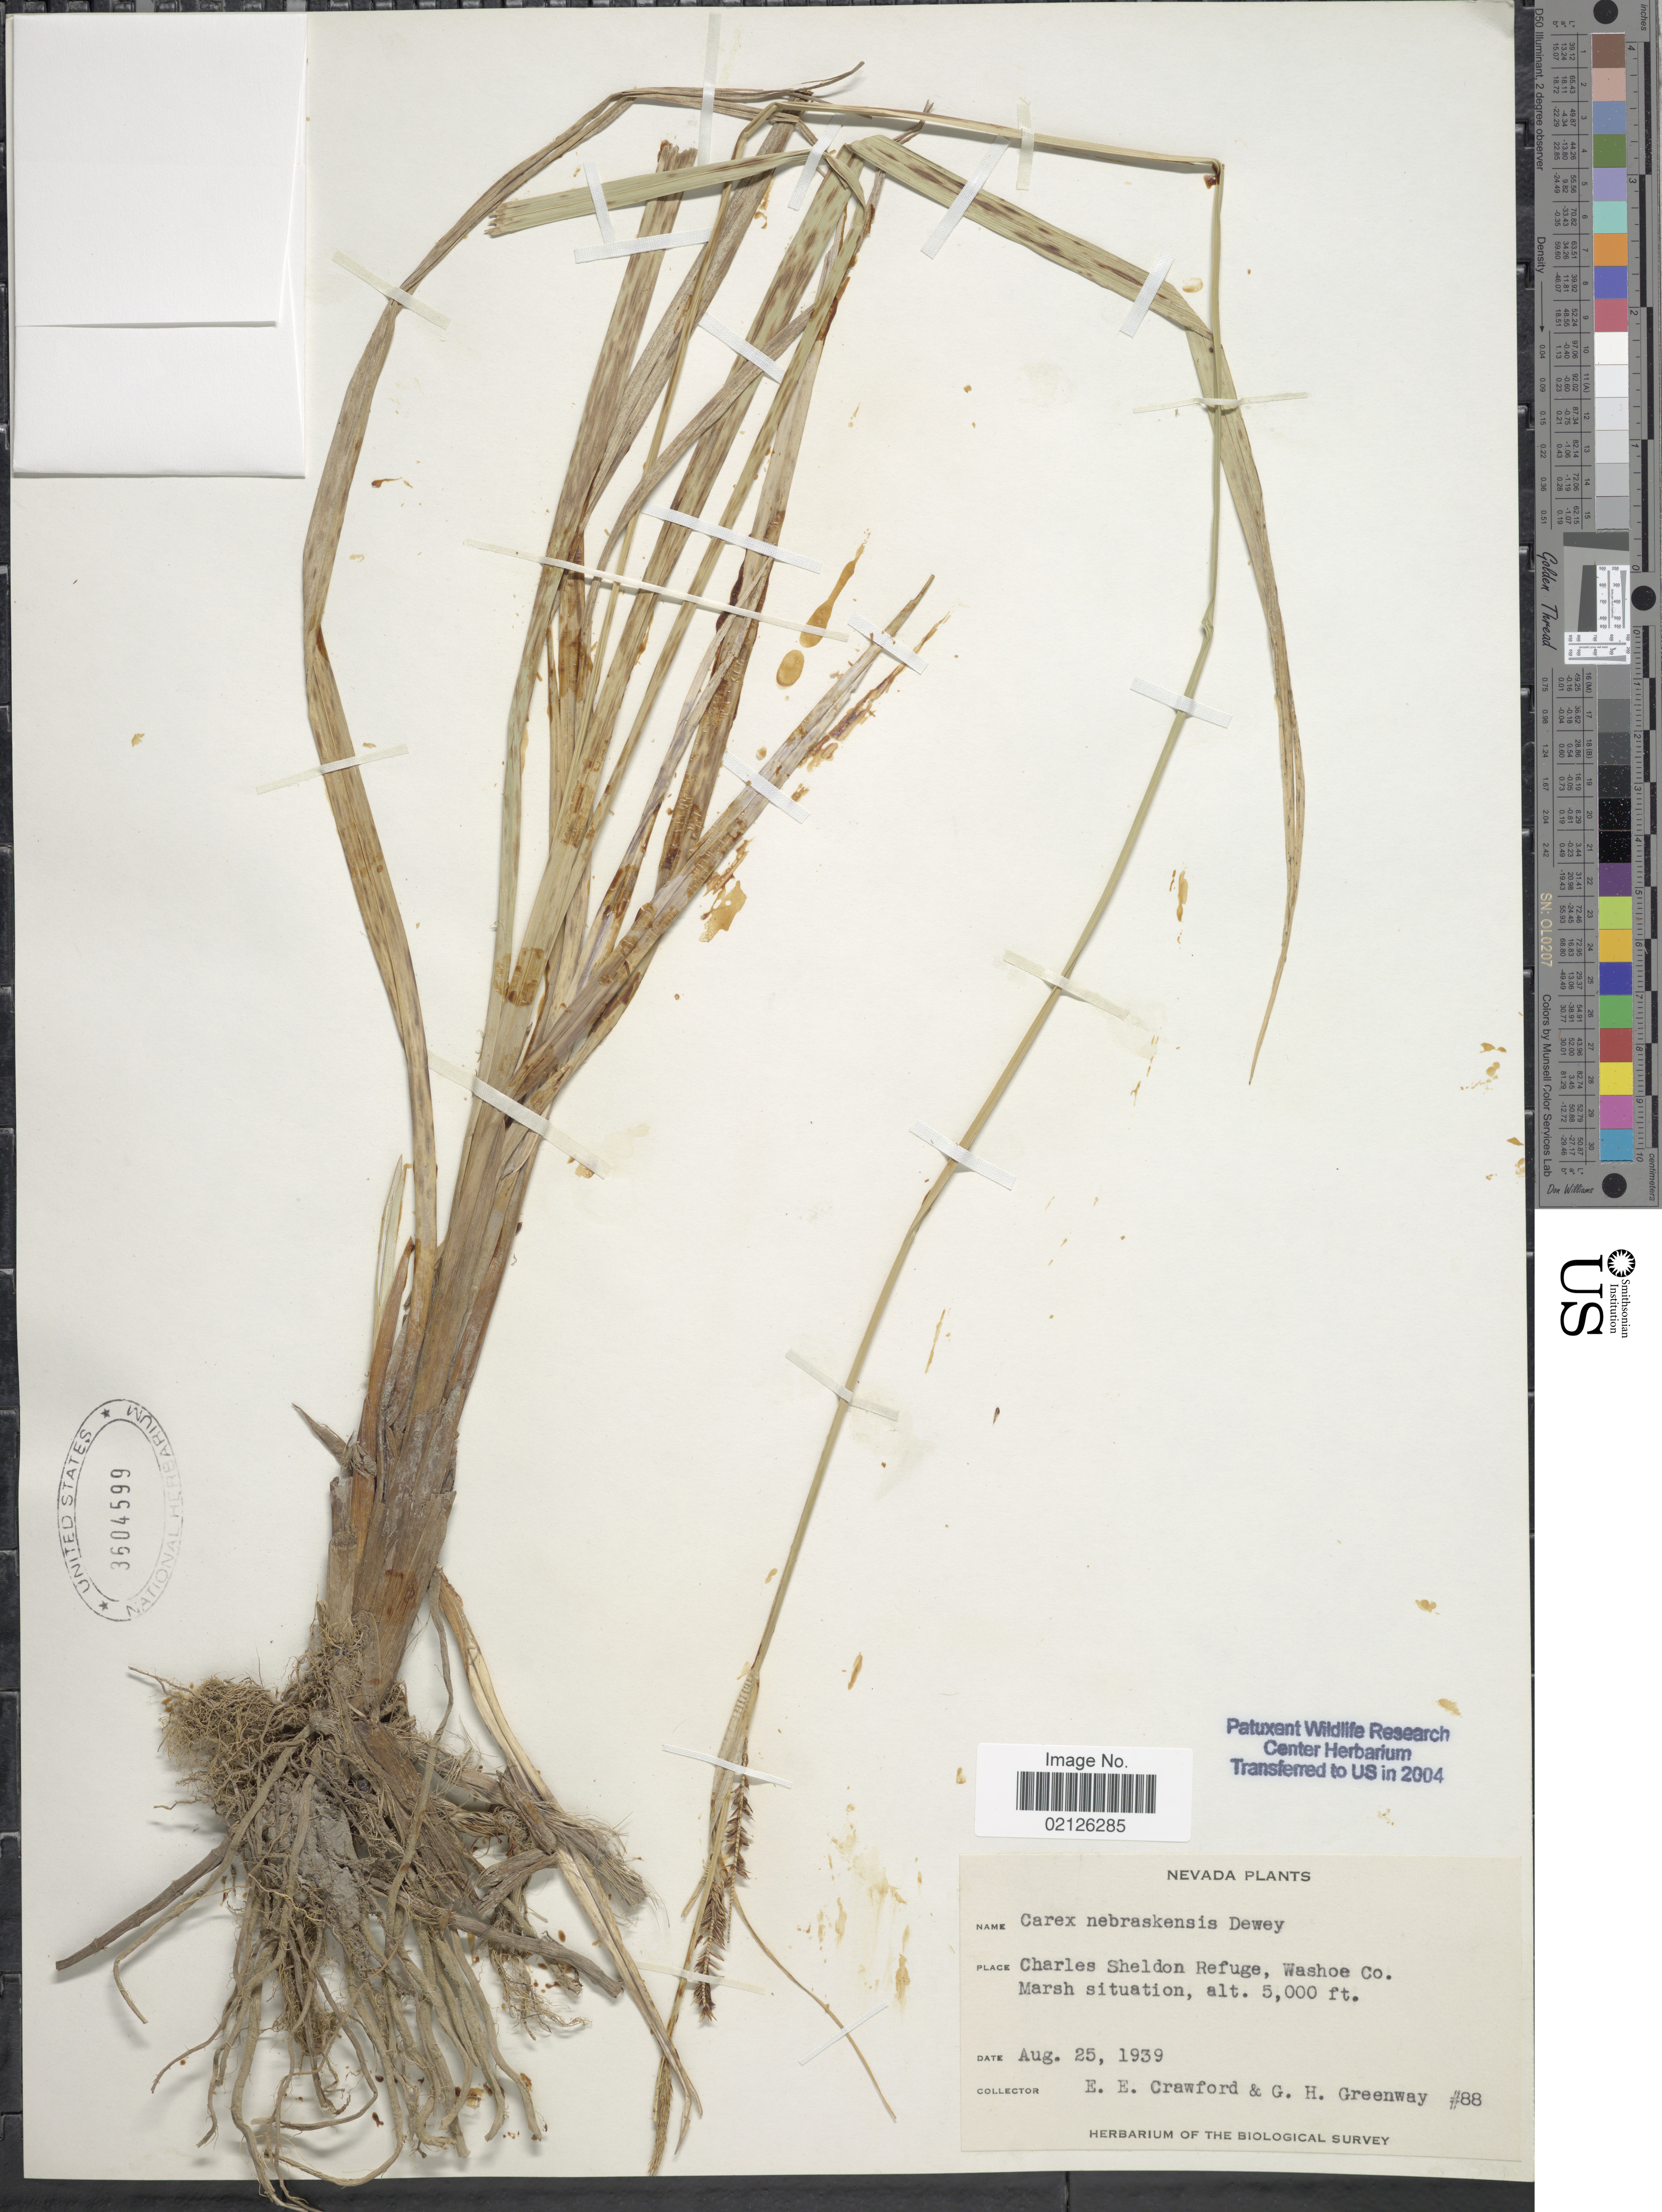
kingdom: Plantae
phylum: Tracheophyta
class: Liliopsida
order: Poales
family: Cyperaceae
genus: Carex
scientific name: Carex nebrascensis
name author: Dewey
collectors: E. Crawford & G. Greenway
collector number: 88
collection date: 1939-08-25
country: United States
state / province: Nevada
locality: Charles Sheldon Refuge, Washoe Co. marsh situation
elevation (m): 1524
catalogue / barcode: US 3604599